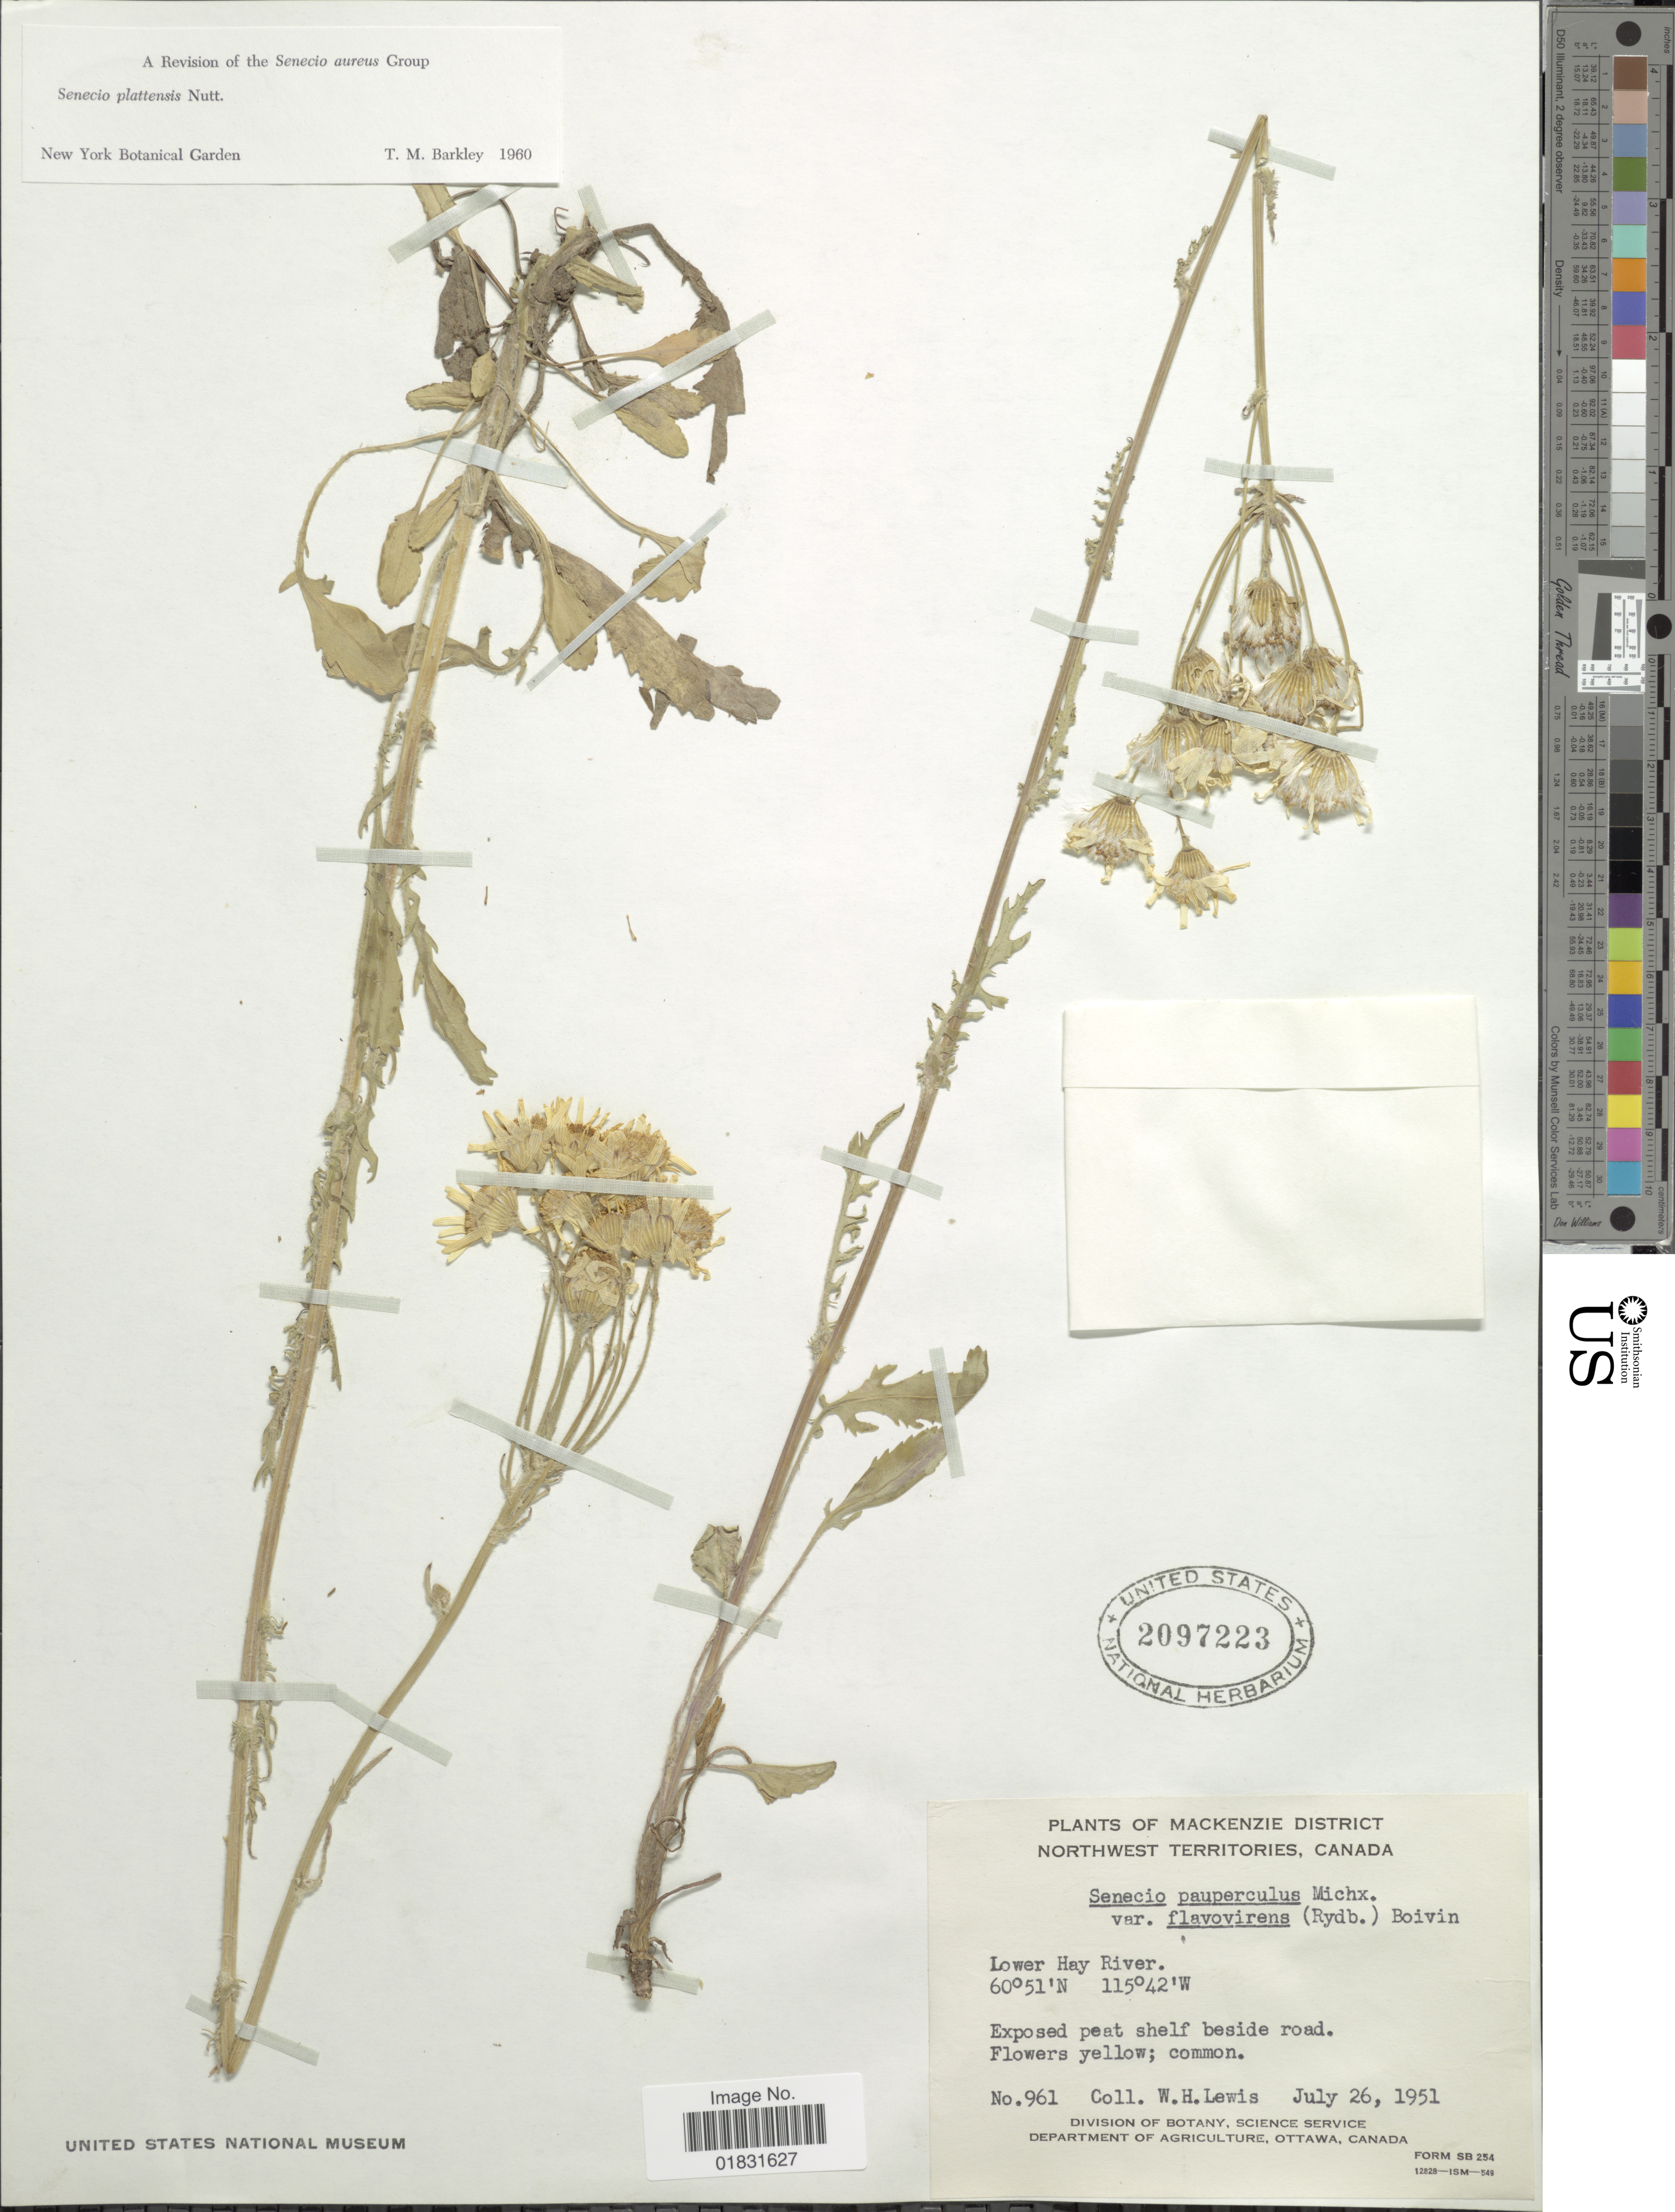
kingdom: Plantae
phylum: Tracheophyta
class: Magnoliopsida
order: Asterales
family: Asteraceae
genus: Packera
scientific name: Packera plattensis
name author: W.A. Weber & Á. Löve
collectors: W. H. Lewis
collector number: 961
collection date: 1951-07-26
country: Canada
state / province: Northwest Territories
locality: Mackenzie District, Lower Hay River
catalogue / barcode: US 2097223